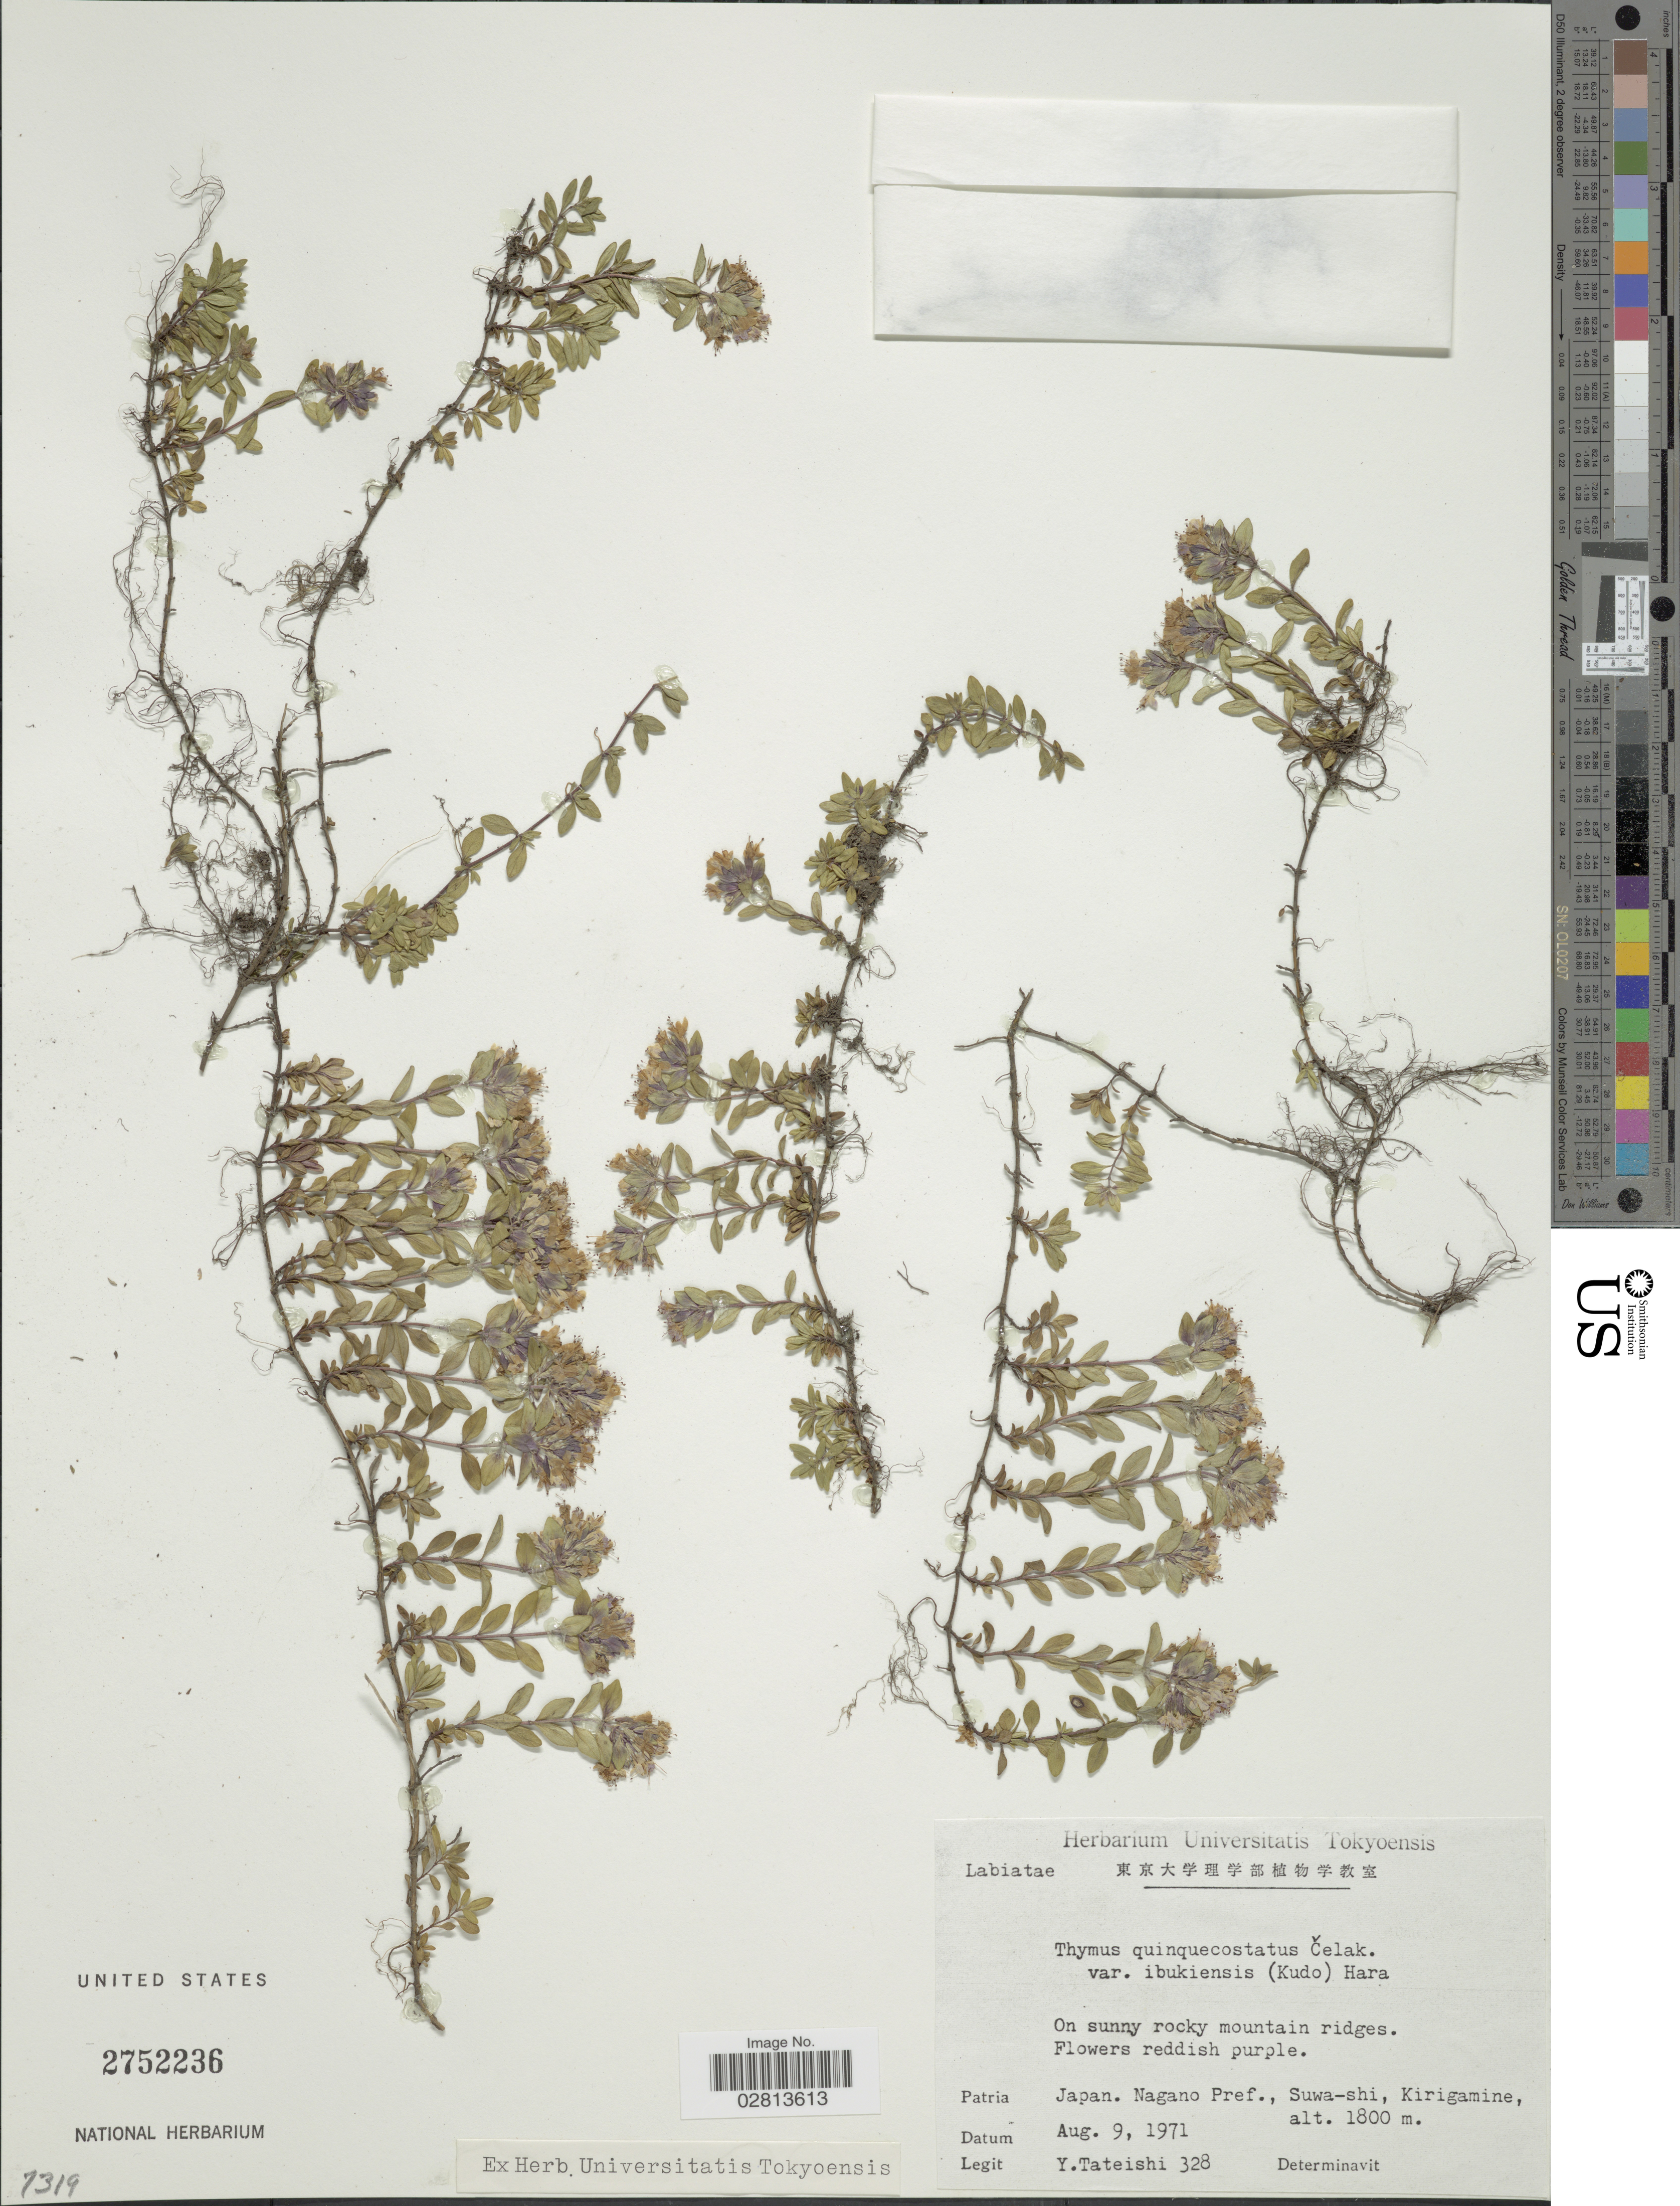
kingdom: Plantae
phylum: Tracheophyta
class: Magnoliopsida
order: Lamiales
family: Lamiaceae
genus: Thymus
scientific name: Thymus quinquecostatus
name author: Čelak.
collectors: Y. Tateishi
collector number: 328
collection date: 1971-08-09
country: Japan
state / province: Nagano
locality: Nagano Pref., Suwa-shi, Kirigamine.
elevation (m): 1800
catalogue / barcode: US 2752236